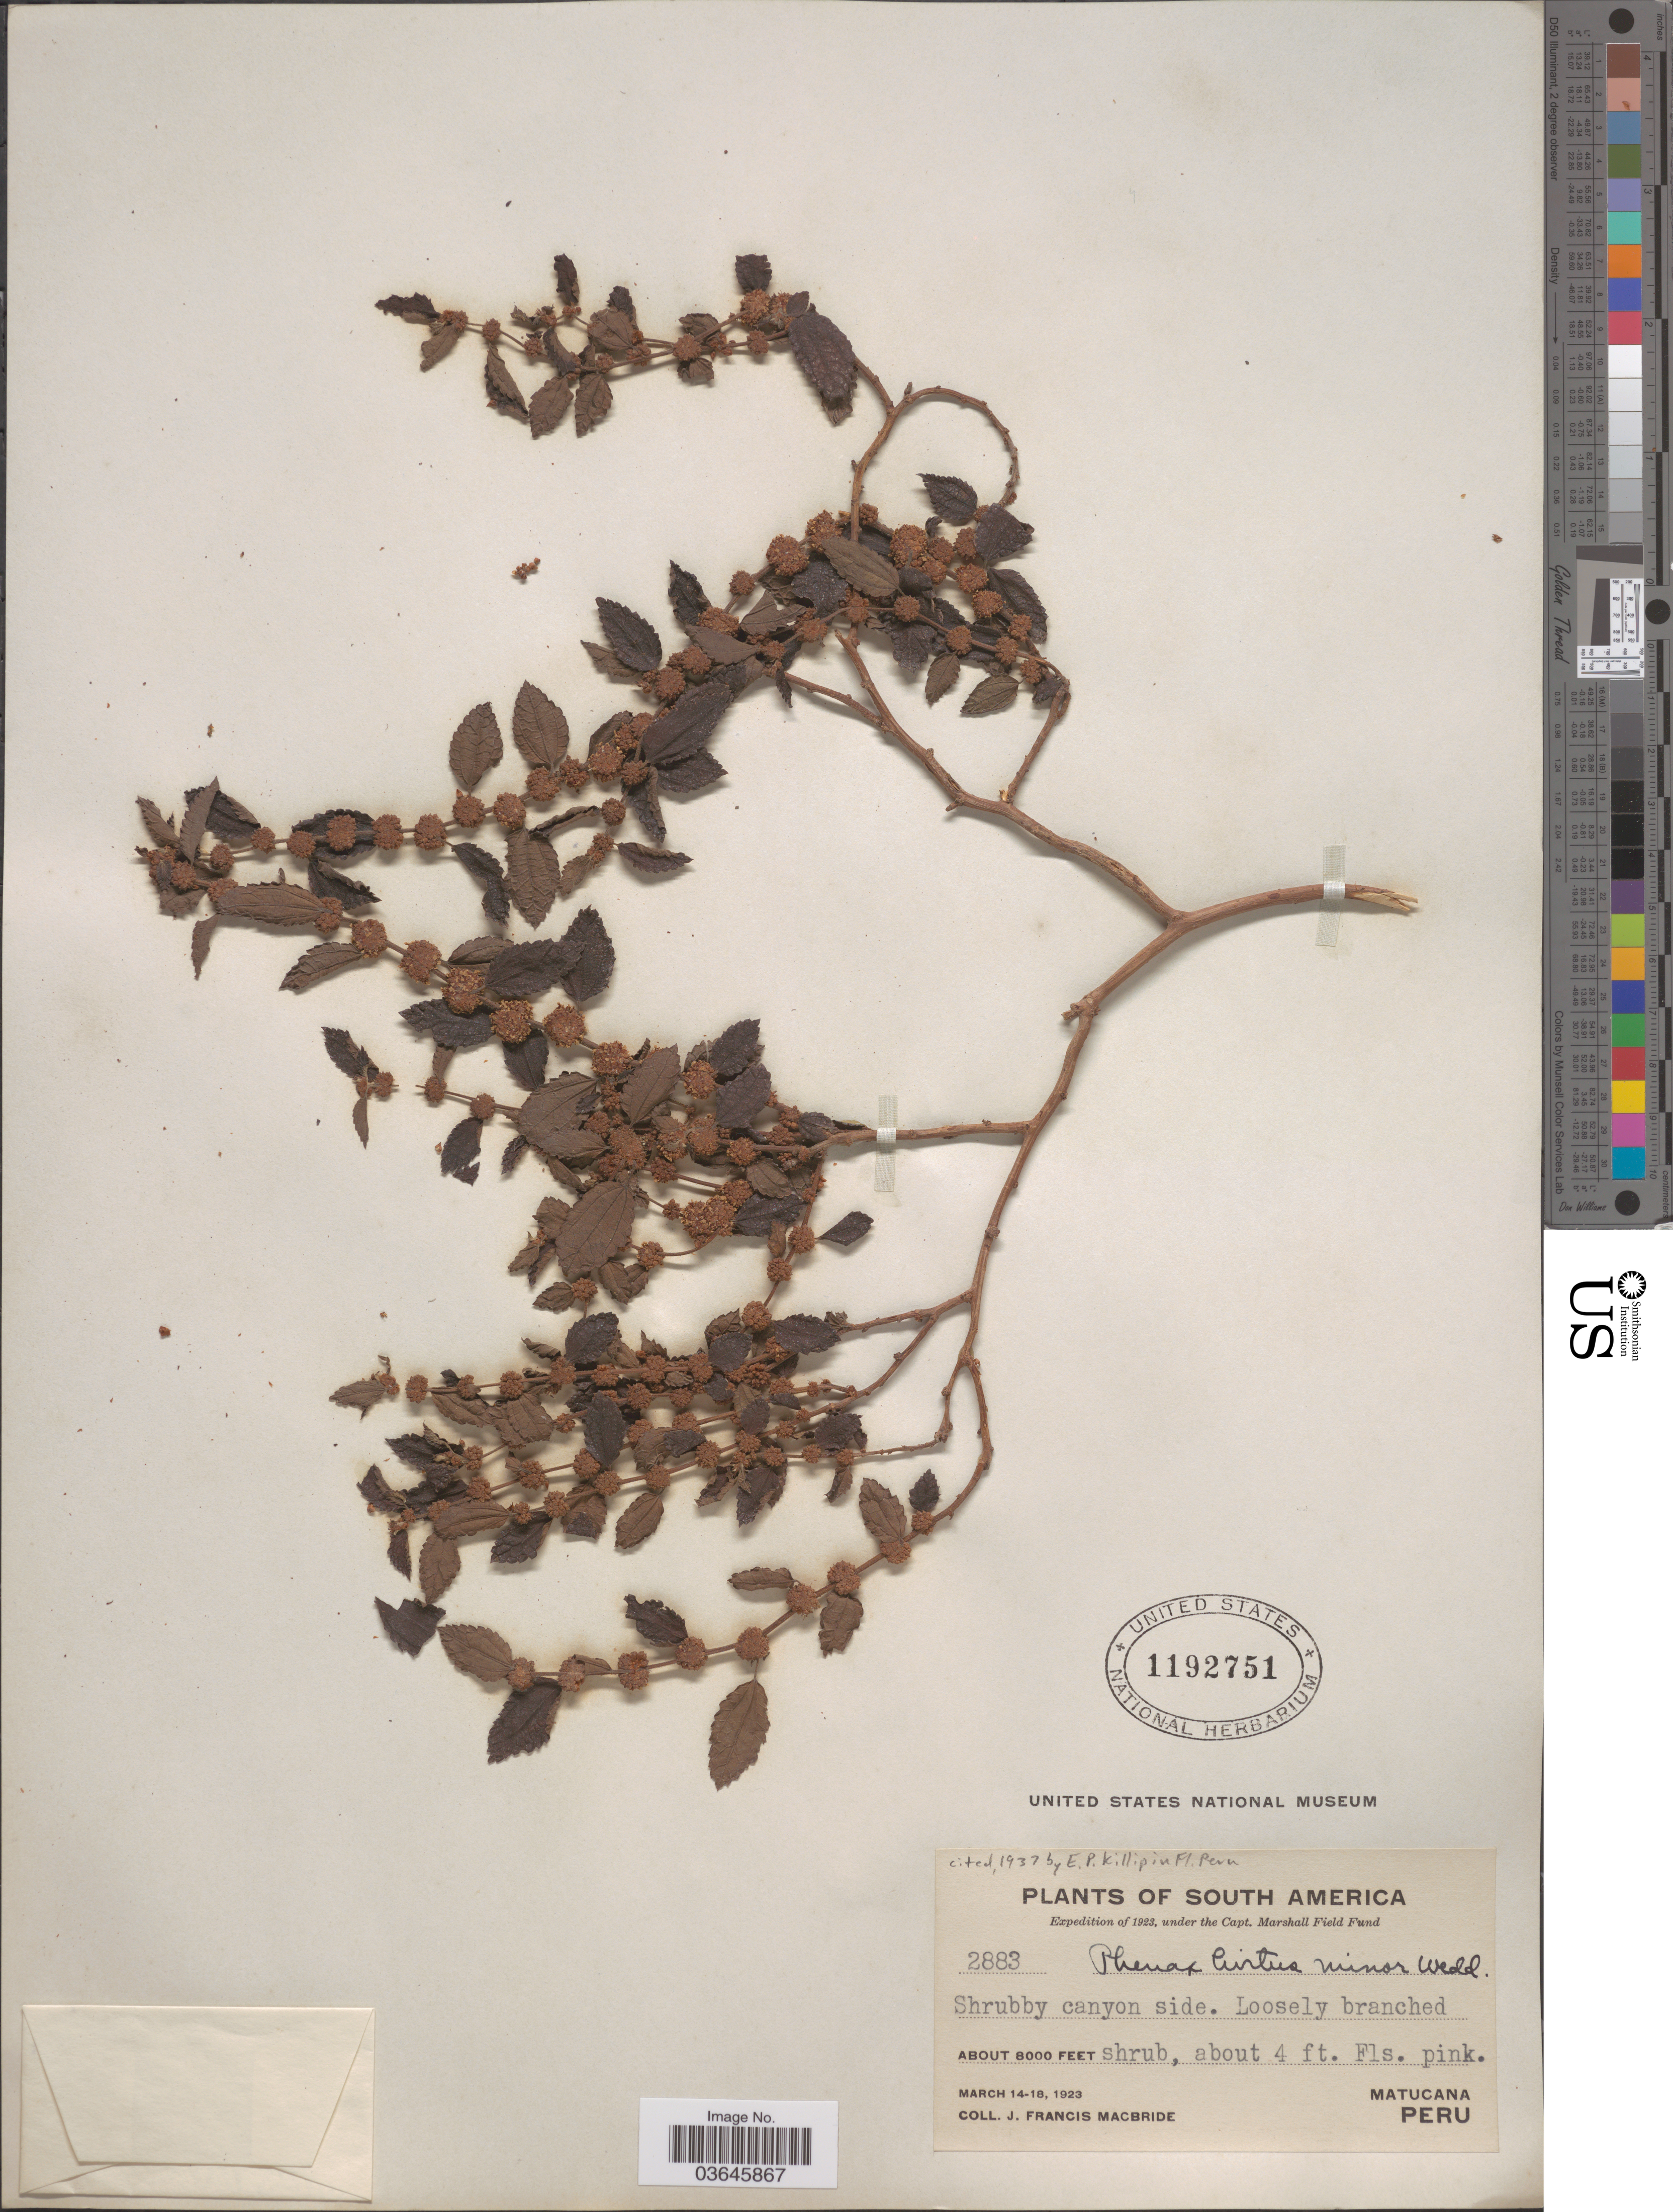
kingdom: Plantae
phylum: Tracheophyta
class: Magnoliopsida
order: Rosales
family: Urticaceae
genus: Phenax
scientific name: Phenax hirtus var. minor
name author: Wedd.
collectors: J. F. Macbride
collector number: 2883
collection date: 1923-03-14/1923-03-18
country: Peru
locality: Matucana.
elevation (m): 2438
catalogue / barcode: US 1192751